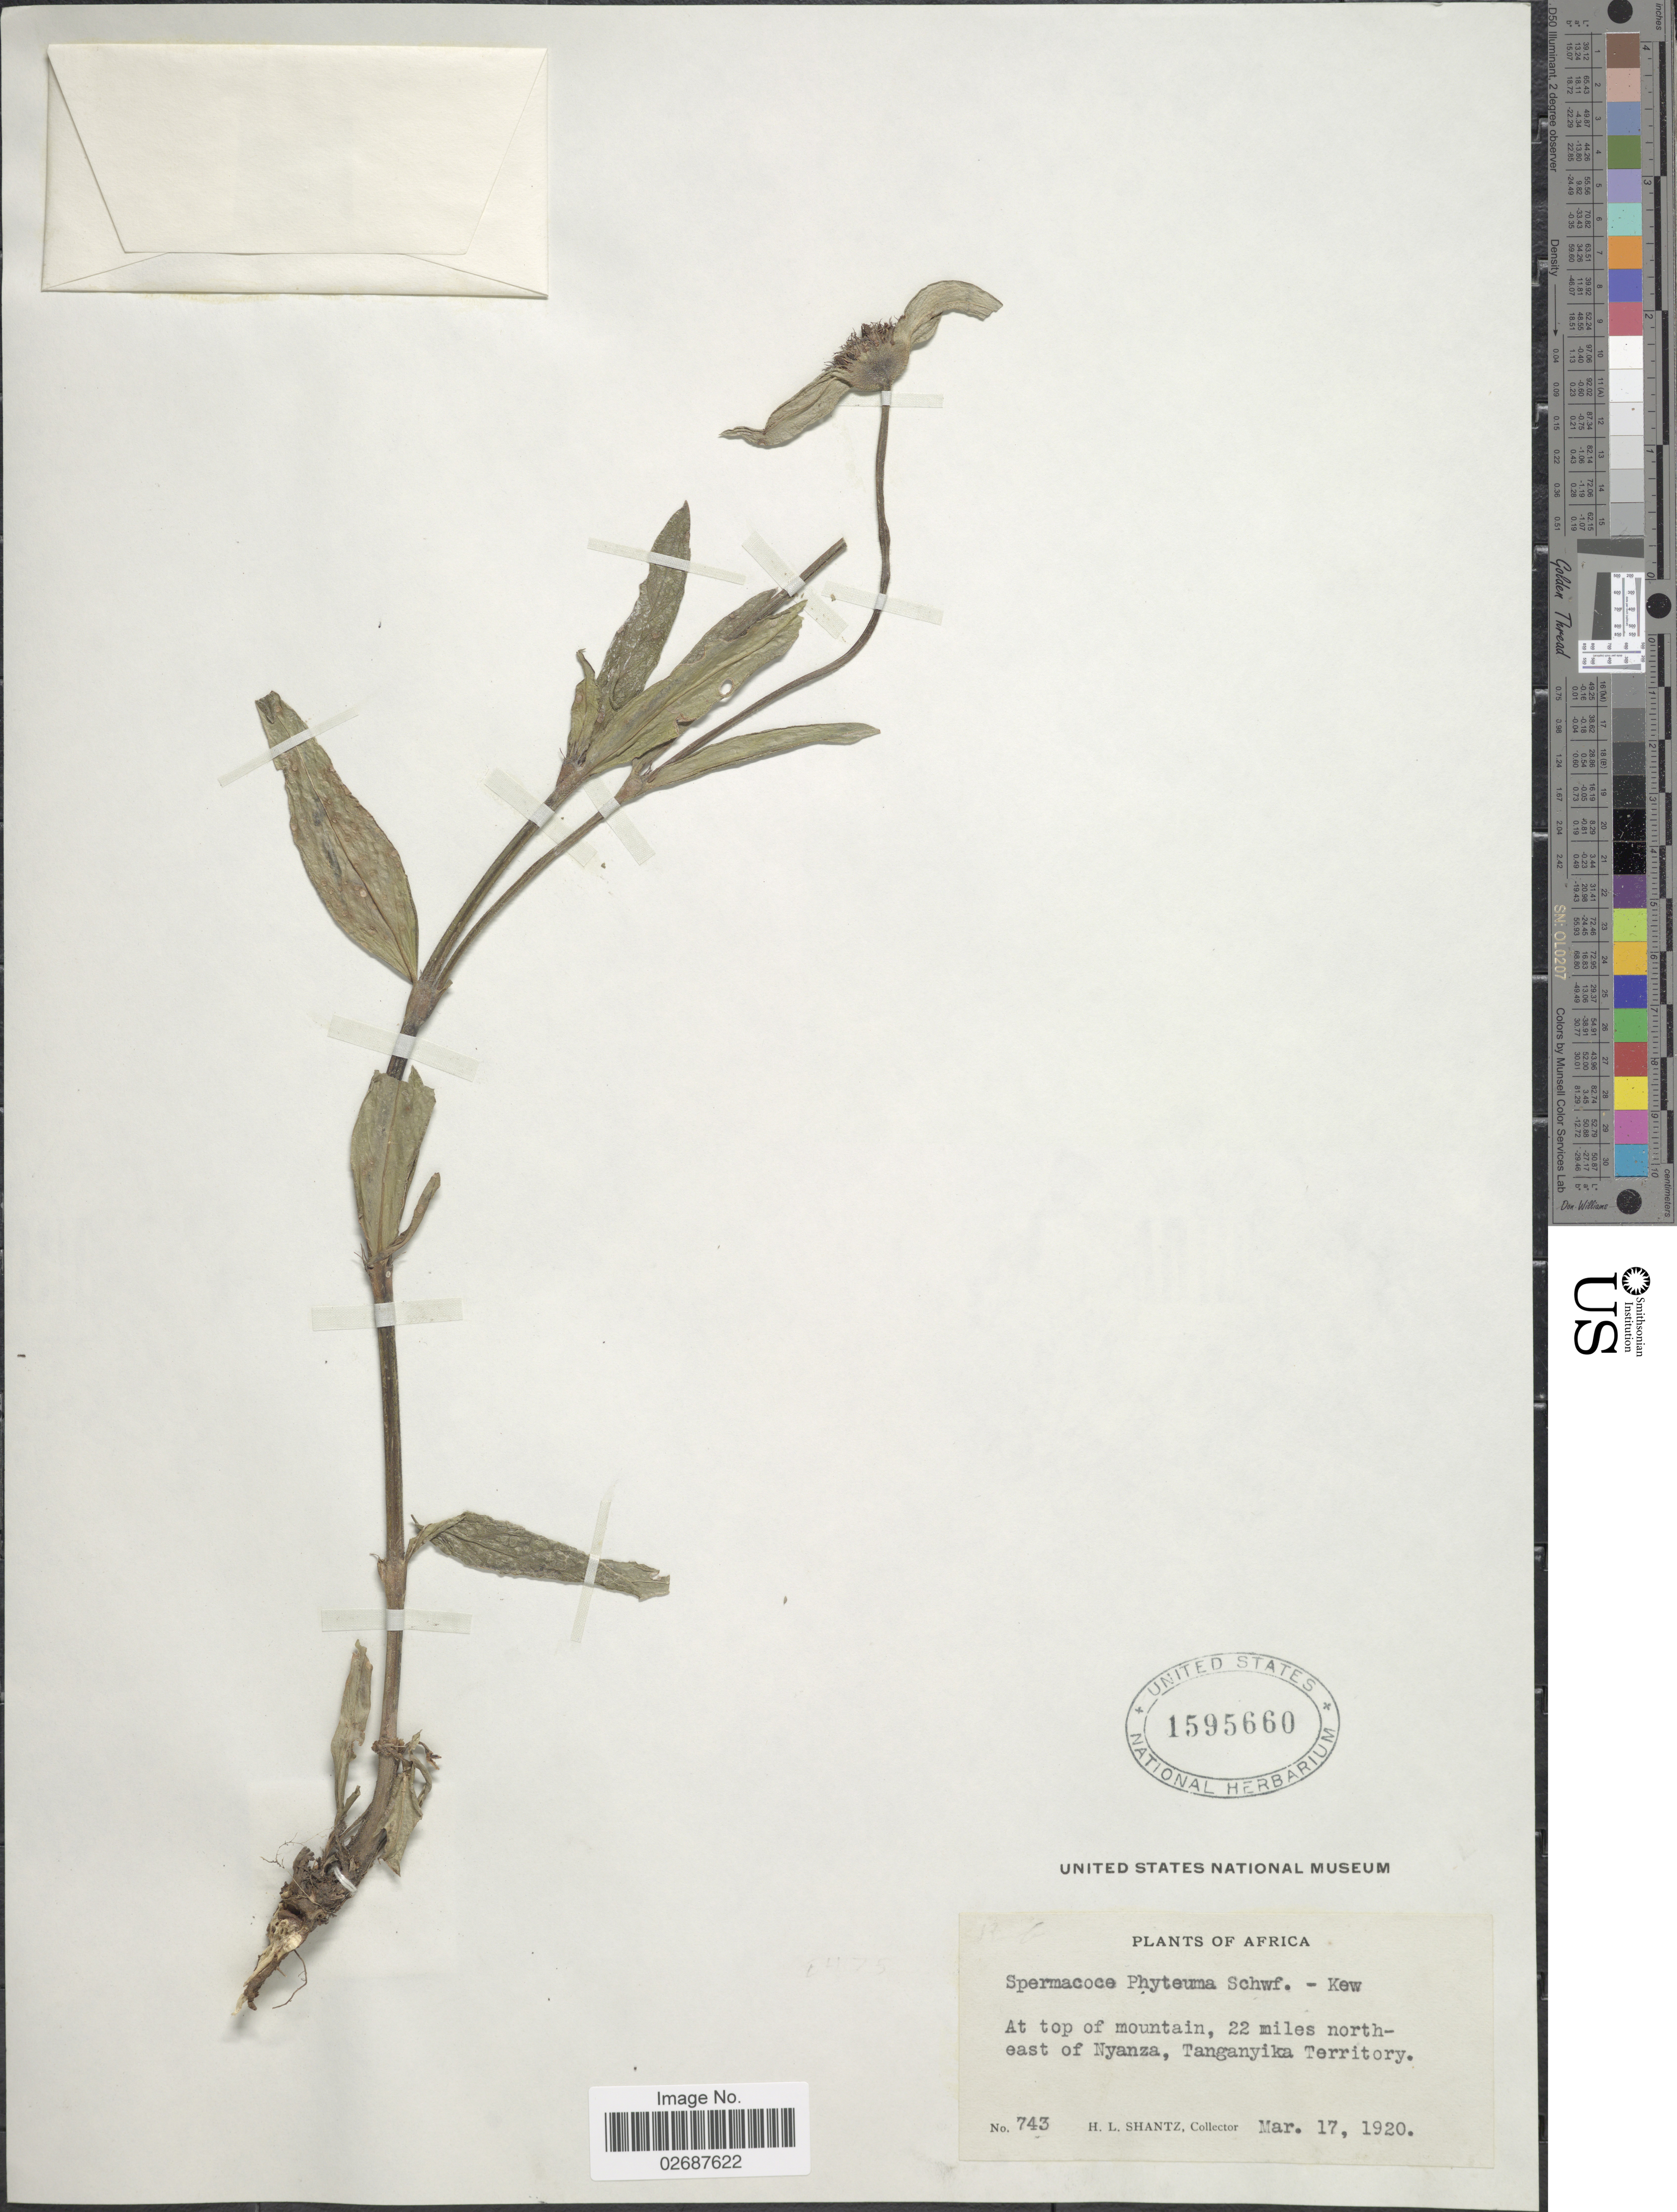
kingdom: Plantae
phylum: Tracheophyta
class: Magnoliopsida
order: Gentianales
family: Rubiaceae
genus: Borreria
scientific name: Borreria phyteuma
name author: (Schweinf. ex Hiern) Dandy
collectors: H. Shantz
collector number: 743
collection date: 1920-03-17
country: Tanzania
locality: At top of mountain, 22 miles northeast of Nyanza, Tanganyika Territory.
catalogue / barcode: US 1595660